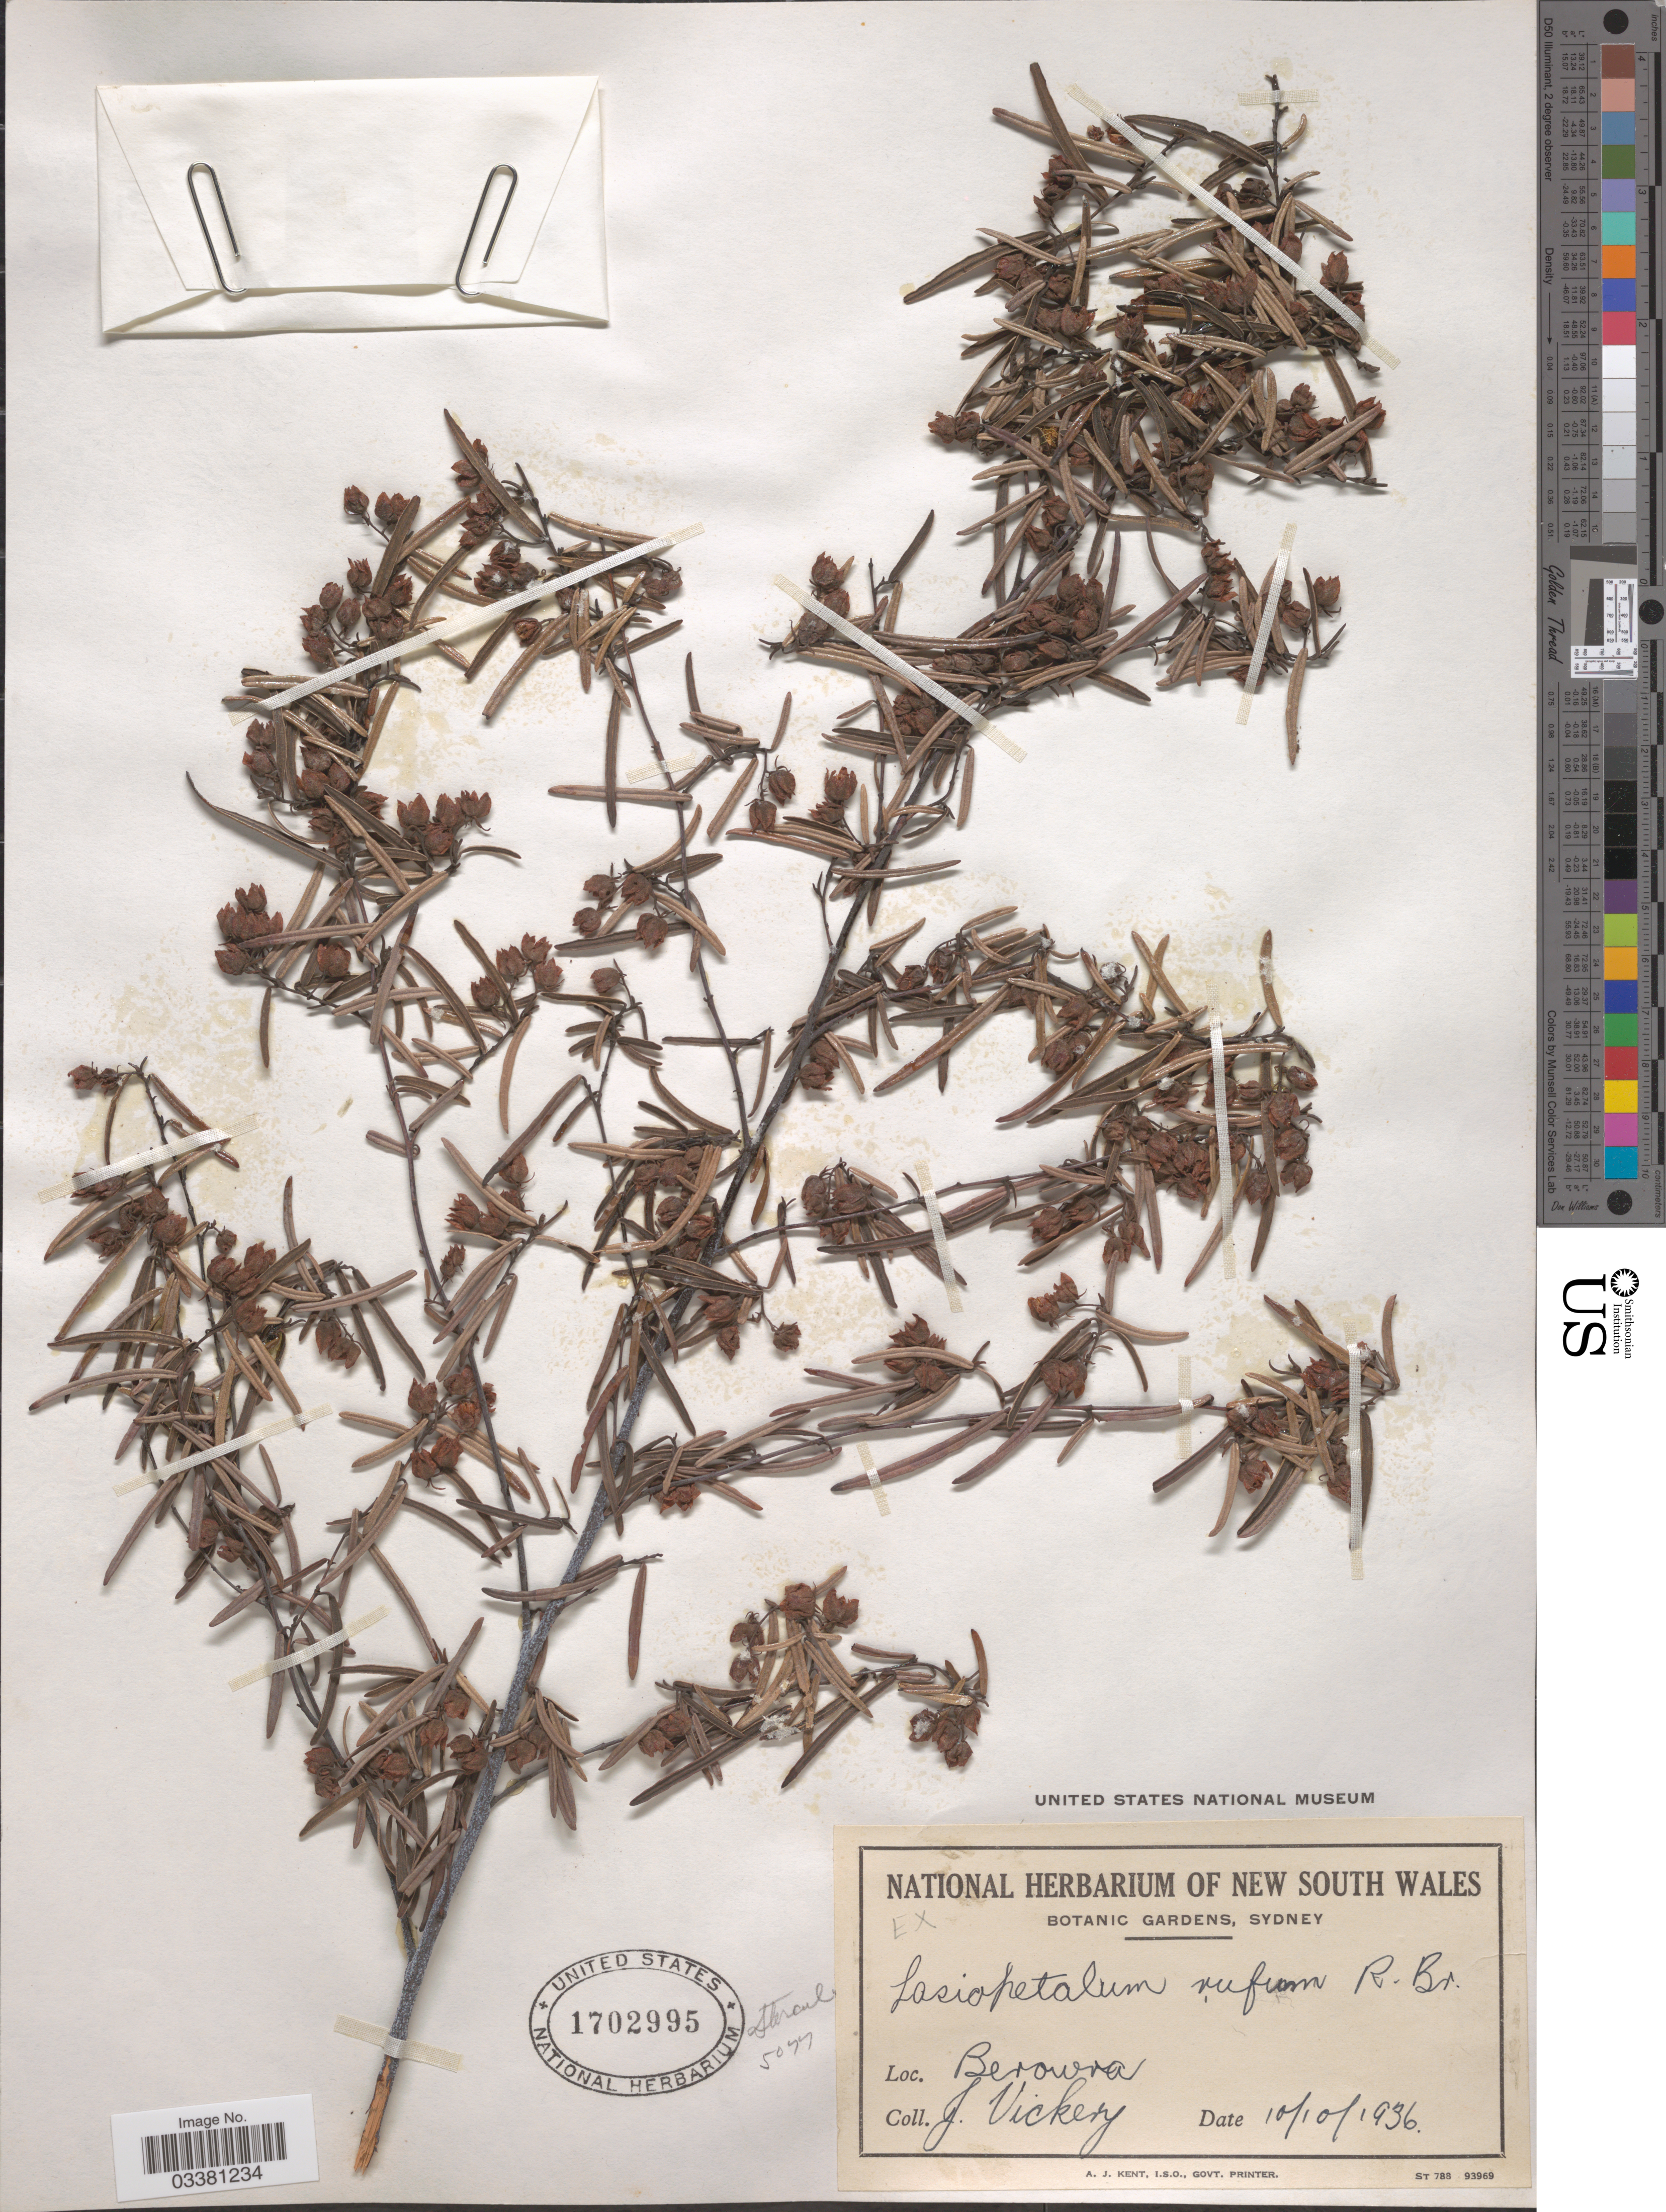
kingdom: Plantae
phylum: Tracheophyta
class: Magnoliopsida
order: Malvales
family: Malvaceae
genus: Lasiopetalum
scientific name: Lasiopetalum rufum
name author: R. Br. ex Benth.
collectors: J. Vickery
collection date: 1936-10-10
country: Australia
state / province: New South Wales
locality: Berowra.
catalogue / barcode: US 1702995